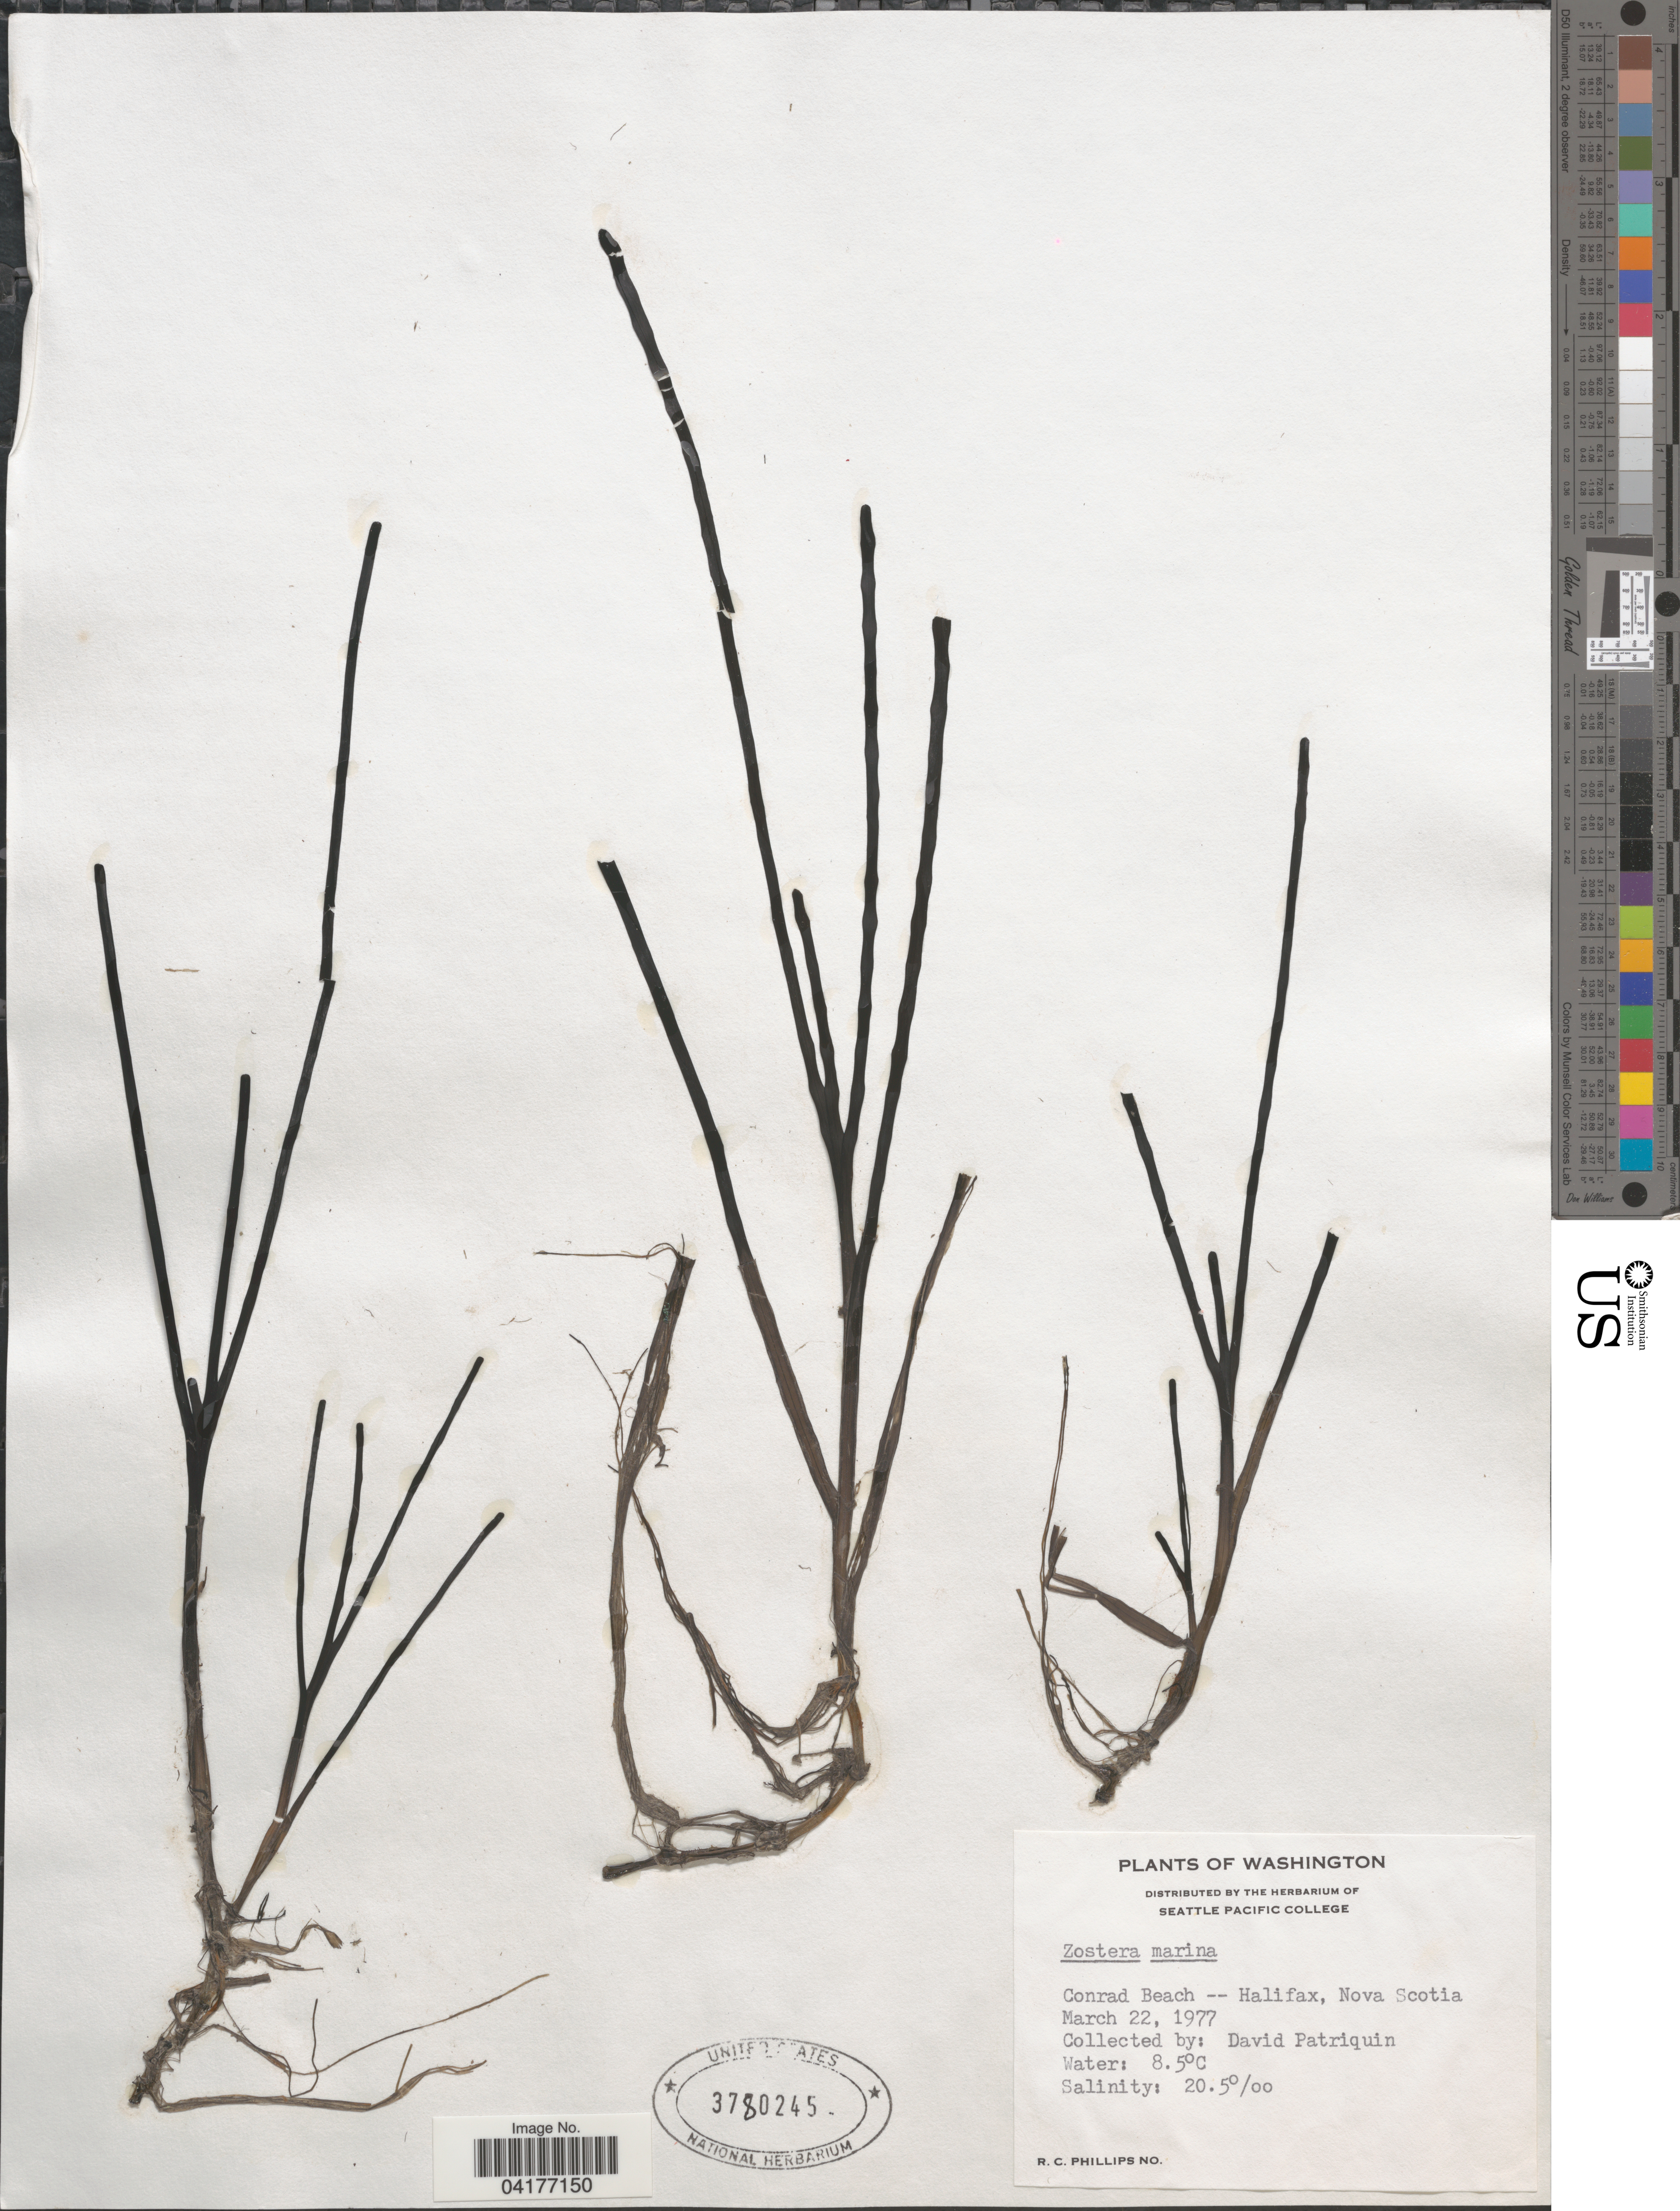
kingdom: Plantae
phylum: Tracheophyta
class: Liliopsida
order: Alismatales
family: Zosteraceae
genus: Zostera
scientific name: Zostera marina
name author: L.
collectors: D. Patriquin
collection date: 1977-05-22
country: Canada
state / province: Nova Scotia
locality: Conrad Beach - Halifax.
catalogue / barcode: US 3780245